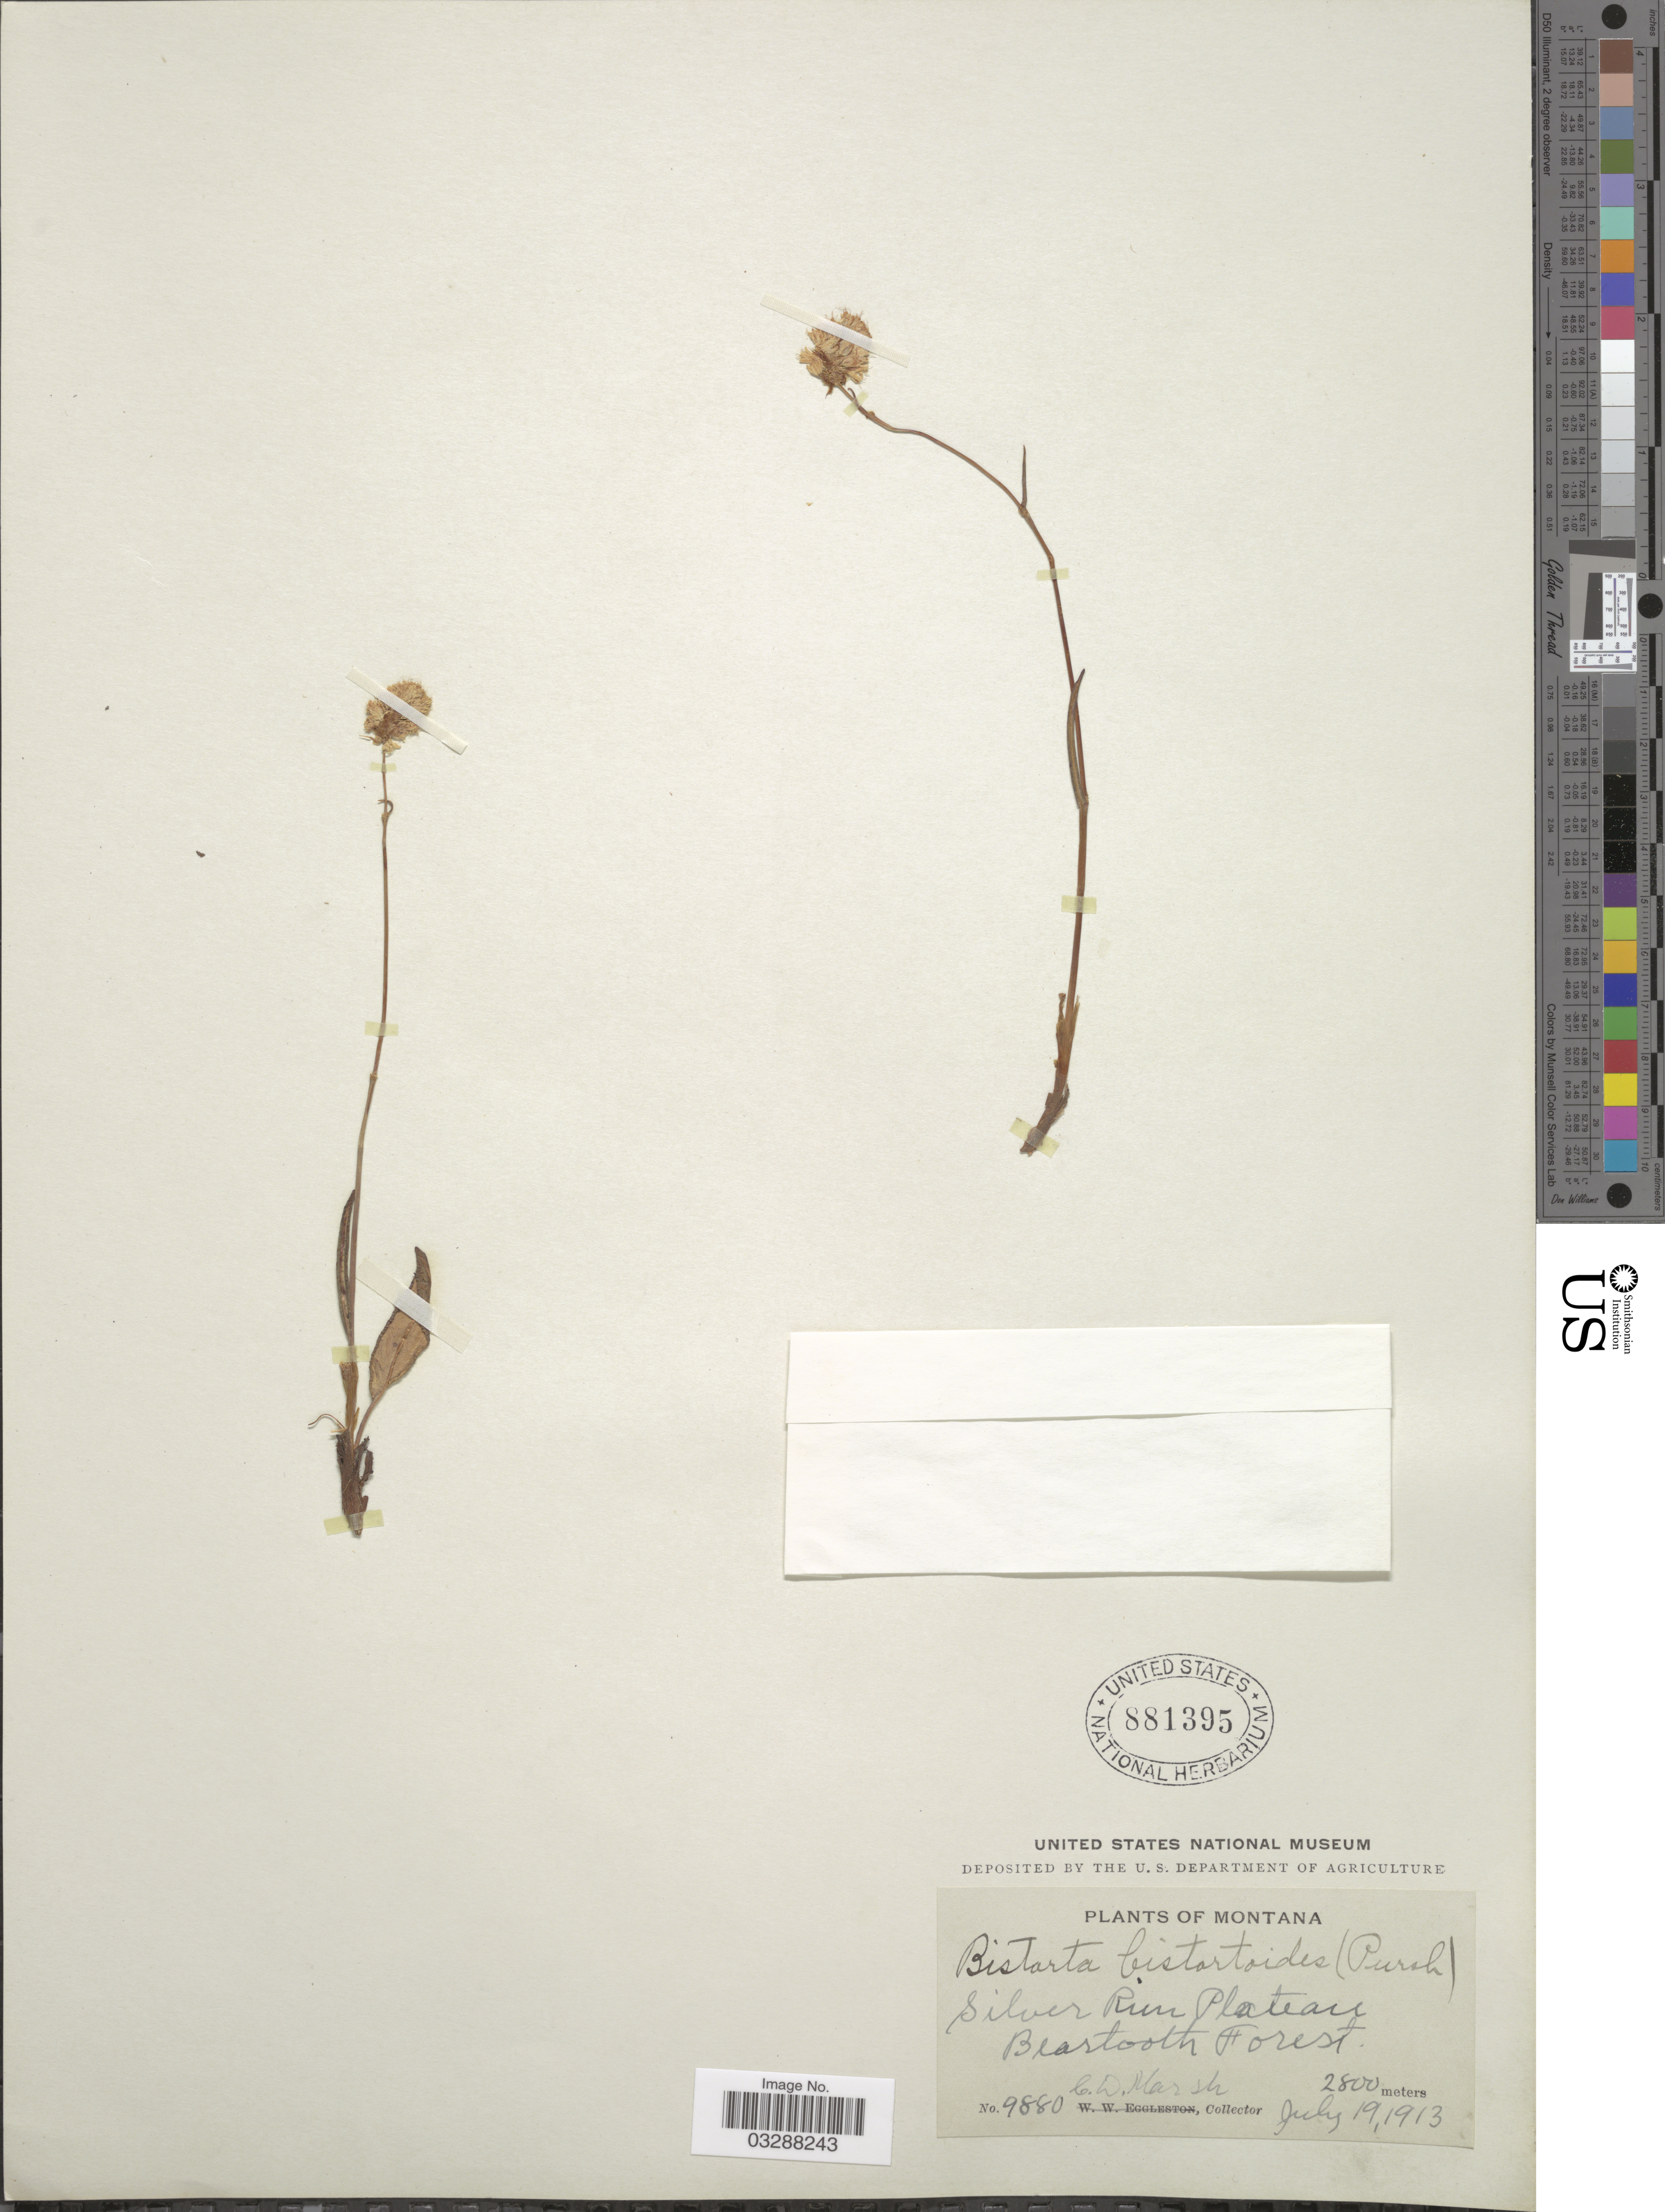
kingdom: Plantae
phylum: Tracheophyta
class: Magnoliopsida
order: Caryophyllales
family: Polygonaceae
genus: Bistorta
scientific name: Bistorta bistortoides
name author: (Pursh) Small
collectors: C. D. Marsh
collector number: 9880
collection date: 1913-07-19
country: United States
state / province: Montana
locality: Silver Run Plateau, Beartooth Forest.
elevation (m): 2800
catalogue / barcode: US 881395